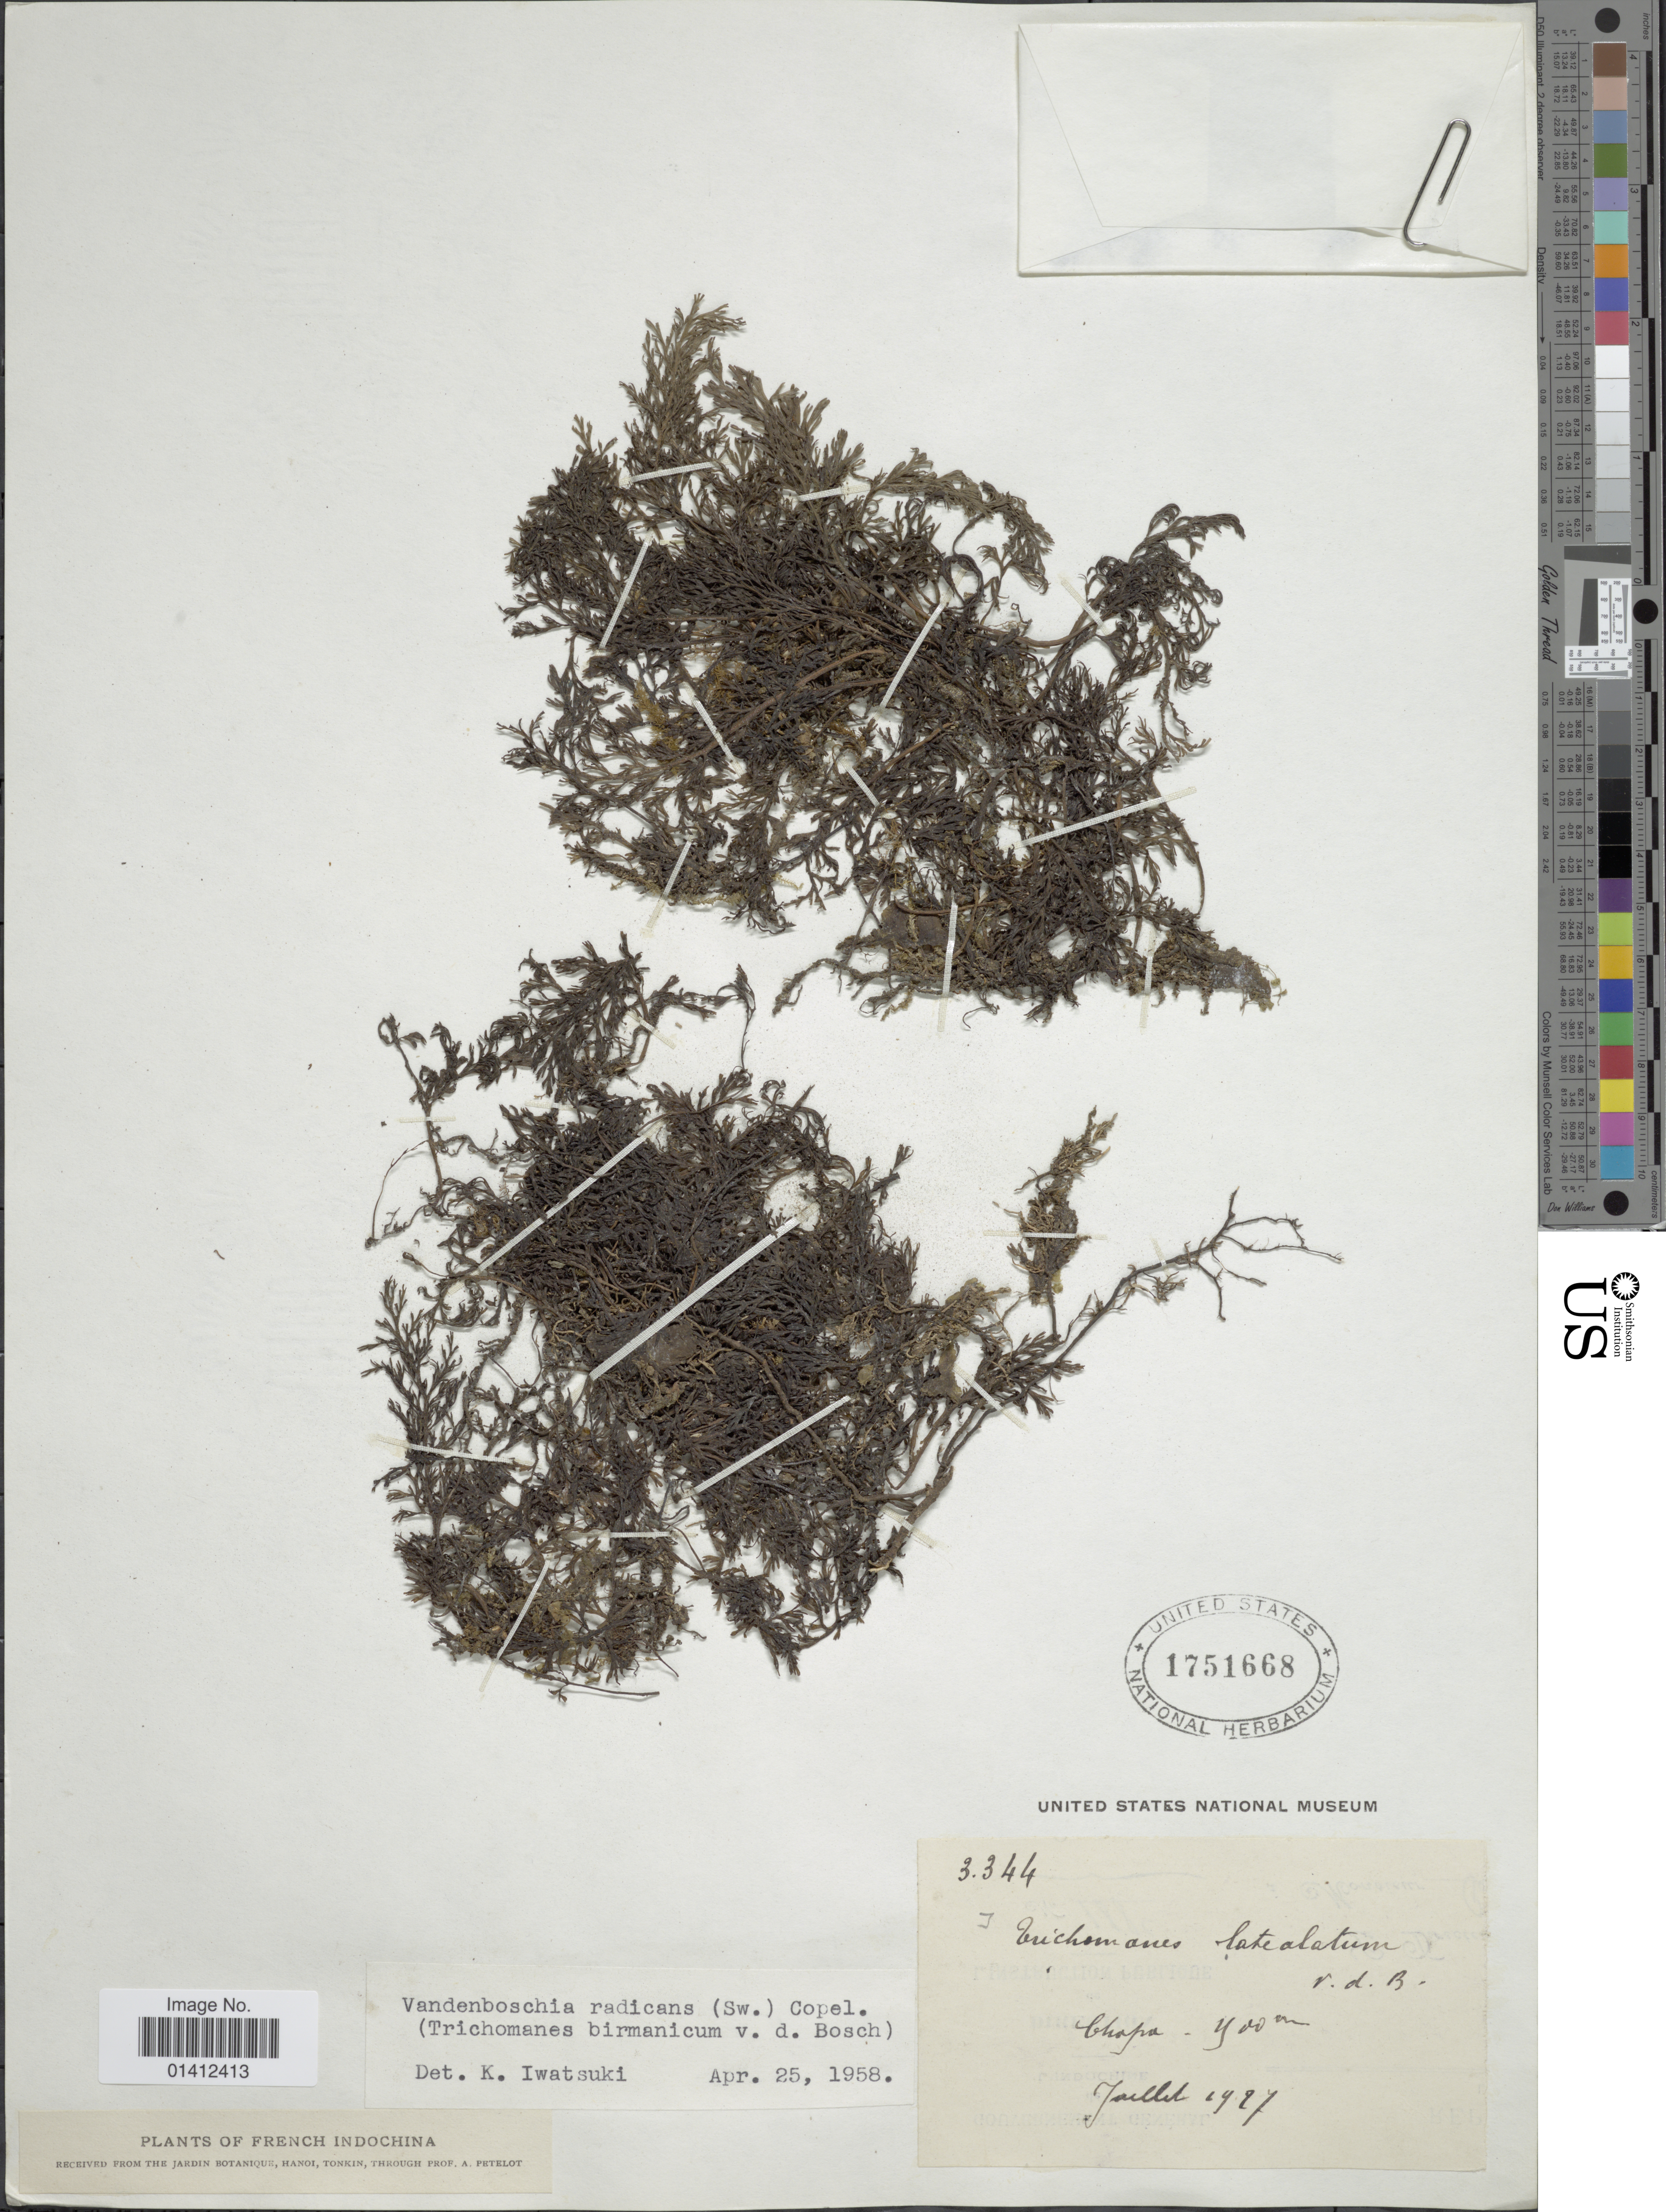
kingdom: Plantae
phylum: Tracheophyta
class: Polypodiopsida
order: Hymenophyllales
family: Hymenophyllaceae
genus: Vandenboschia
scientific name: Vandenboschia radicans var. birmanicum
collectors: A. Petelot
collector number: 3344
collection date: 1927-07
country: Vietnam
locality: French Indochina, Chapa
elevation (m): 900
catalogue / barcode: US 1751668